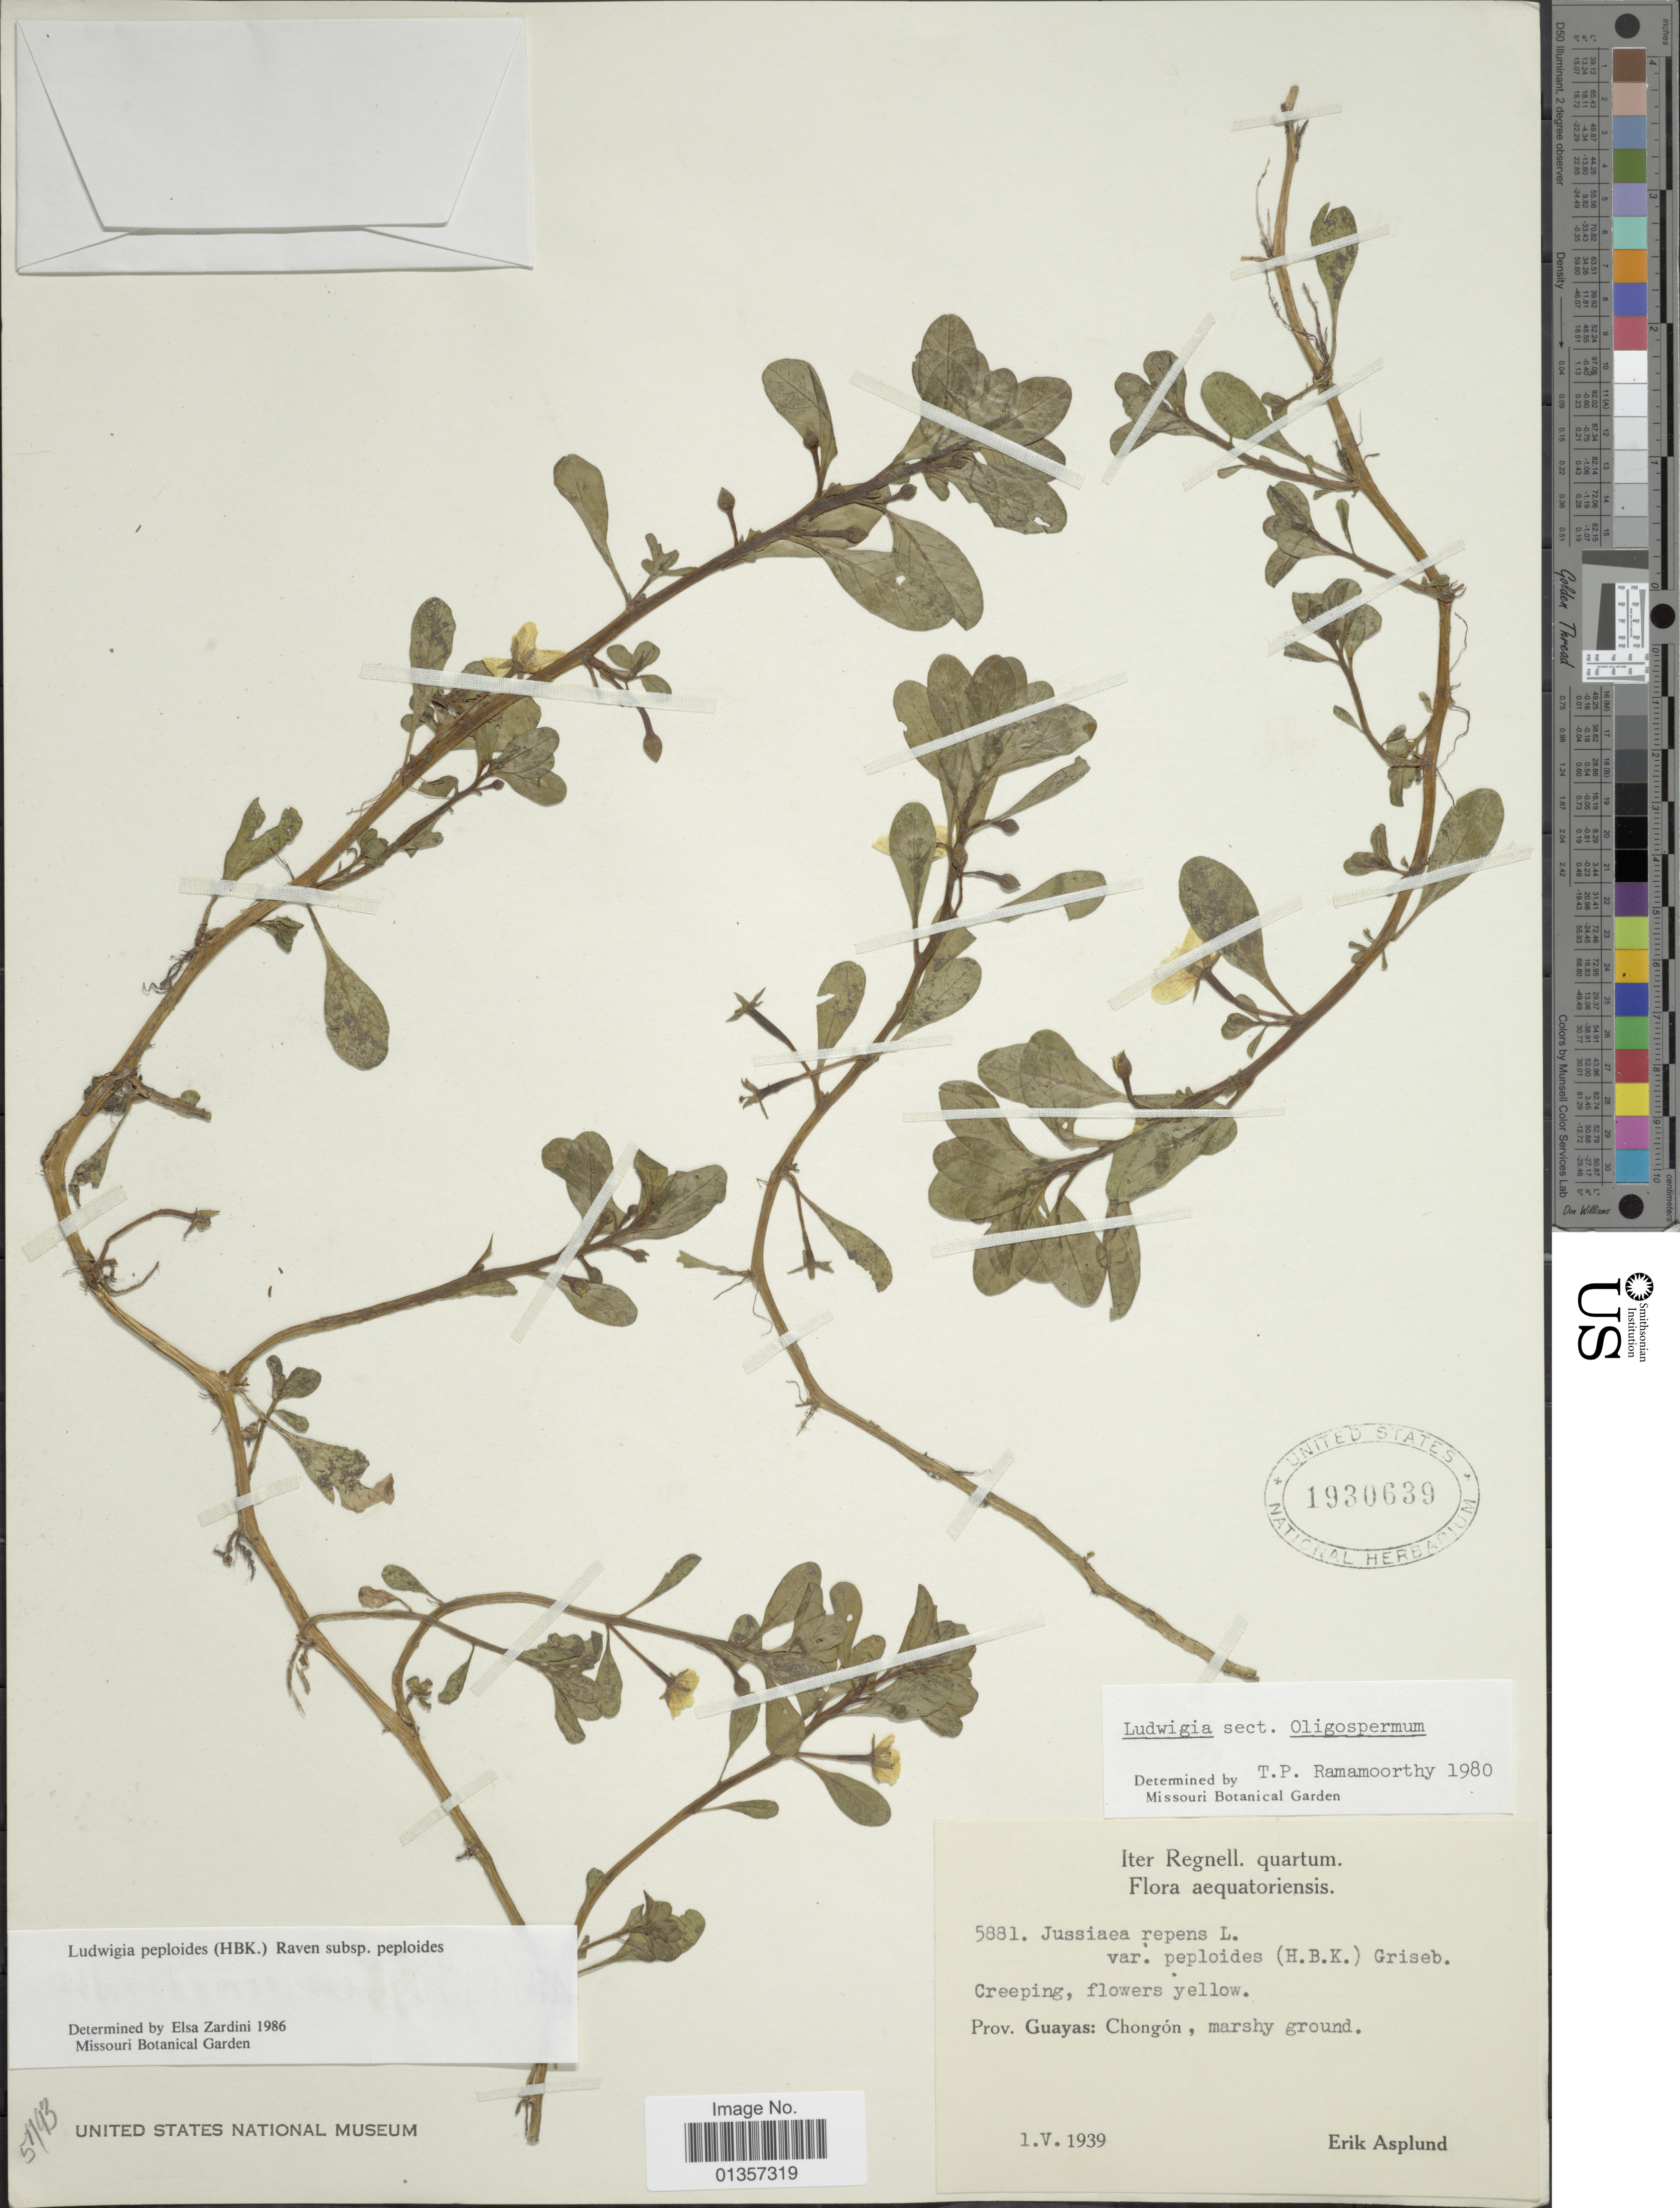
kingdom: Plantae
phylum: Tracheophyta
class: Magnoliopsida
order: Myrtales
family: Onagraceae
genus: Ludwigia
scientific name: Ludwigia peploides subsp. peploides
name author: (Kunth) P.H. Raven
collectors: E. Asplund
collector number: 5881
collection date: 1939-05-01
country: Ecuador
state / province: Guayas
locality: Chongón, marshy ground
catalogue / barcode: US 1930639